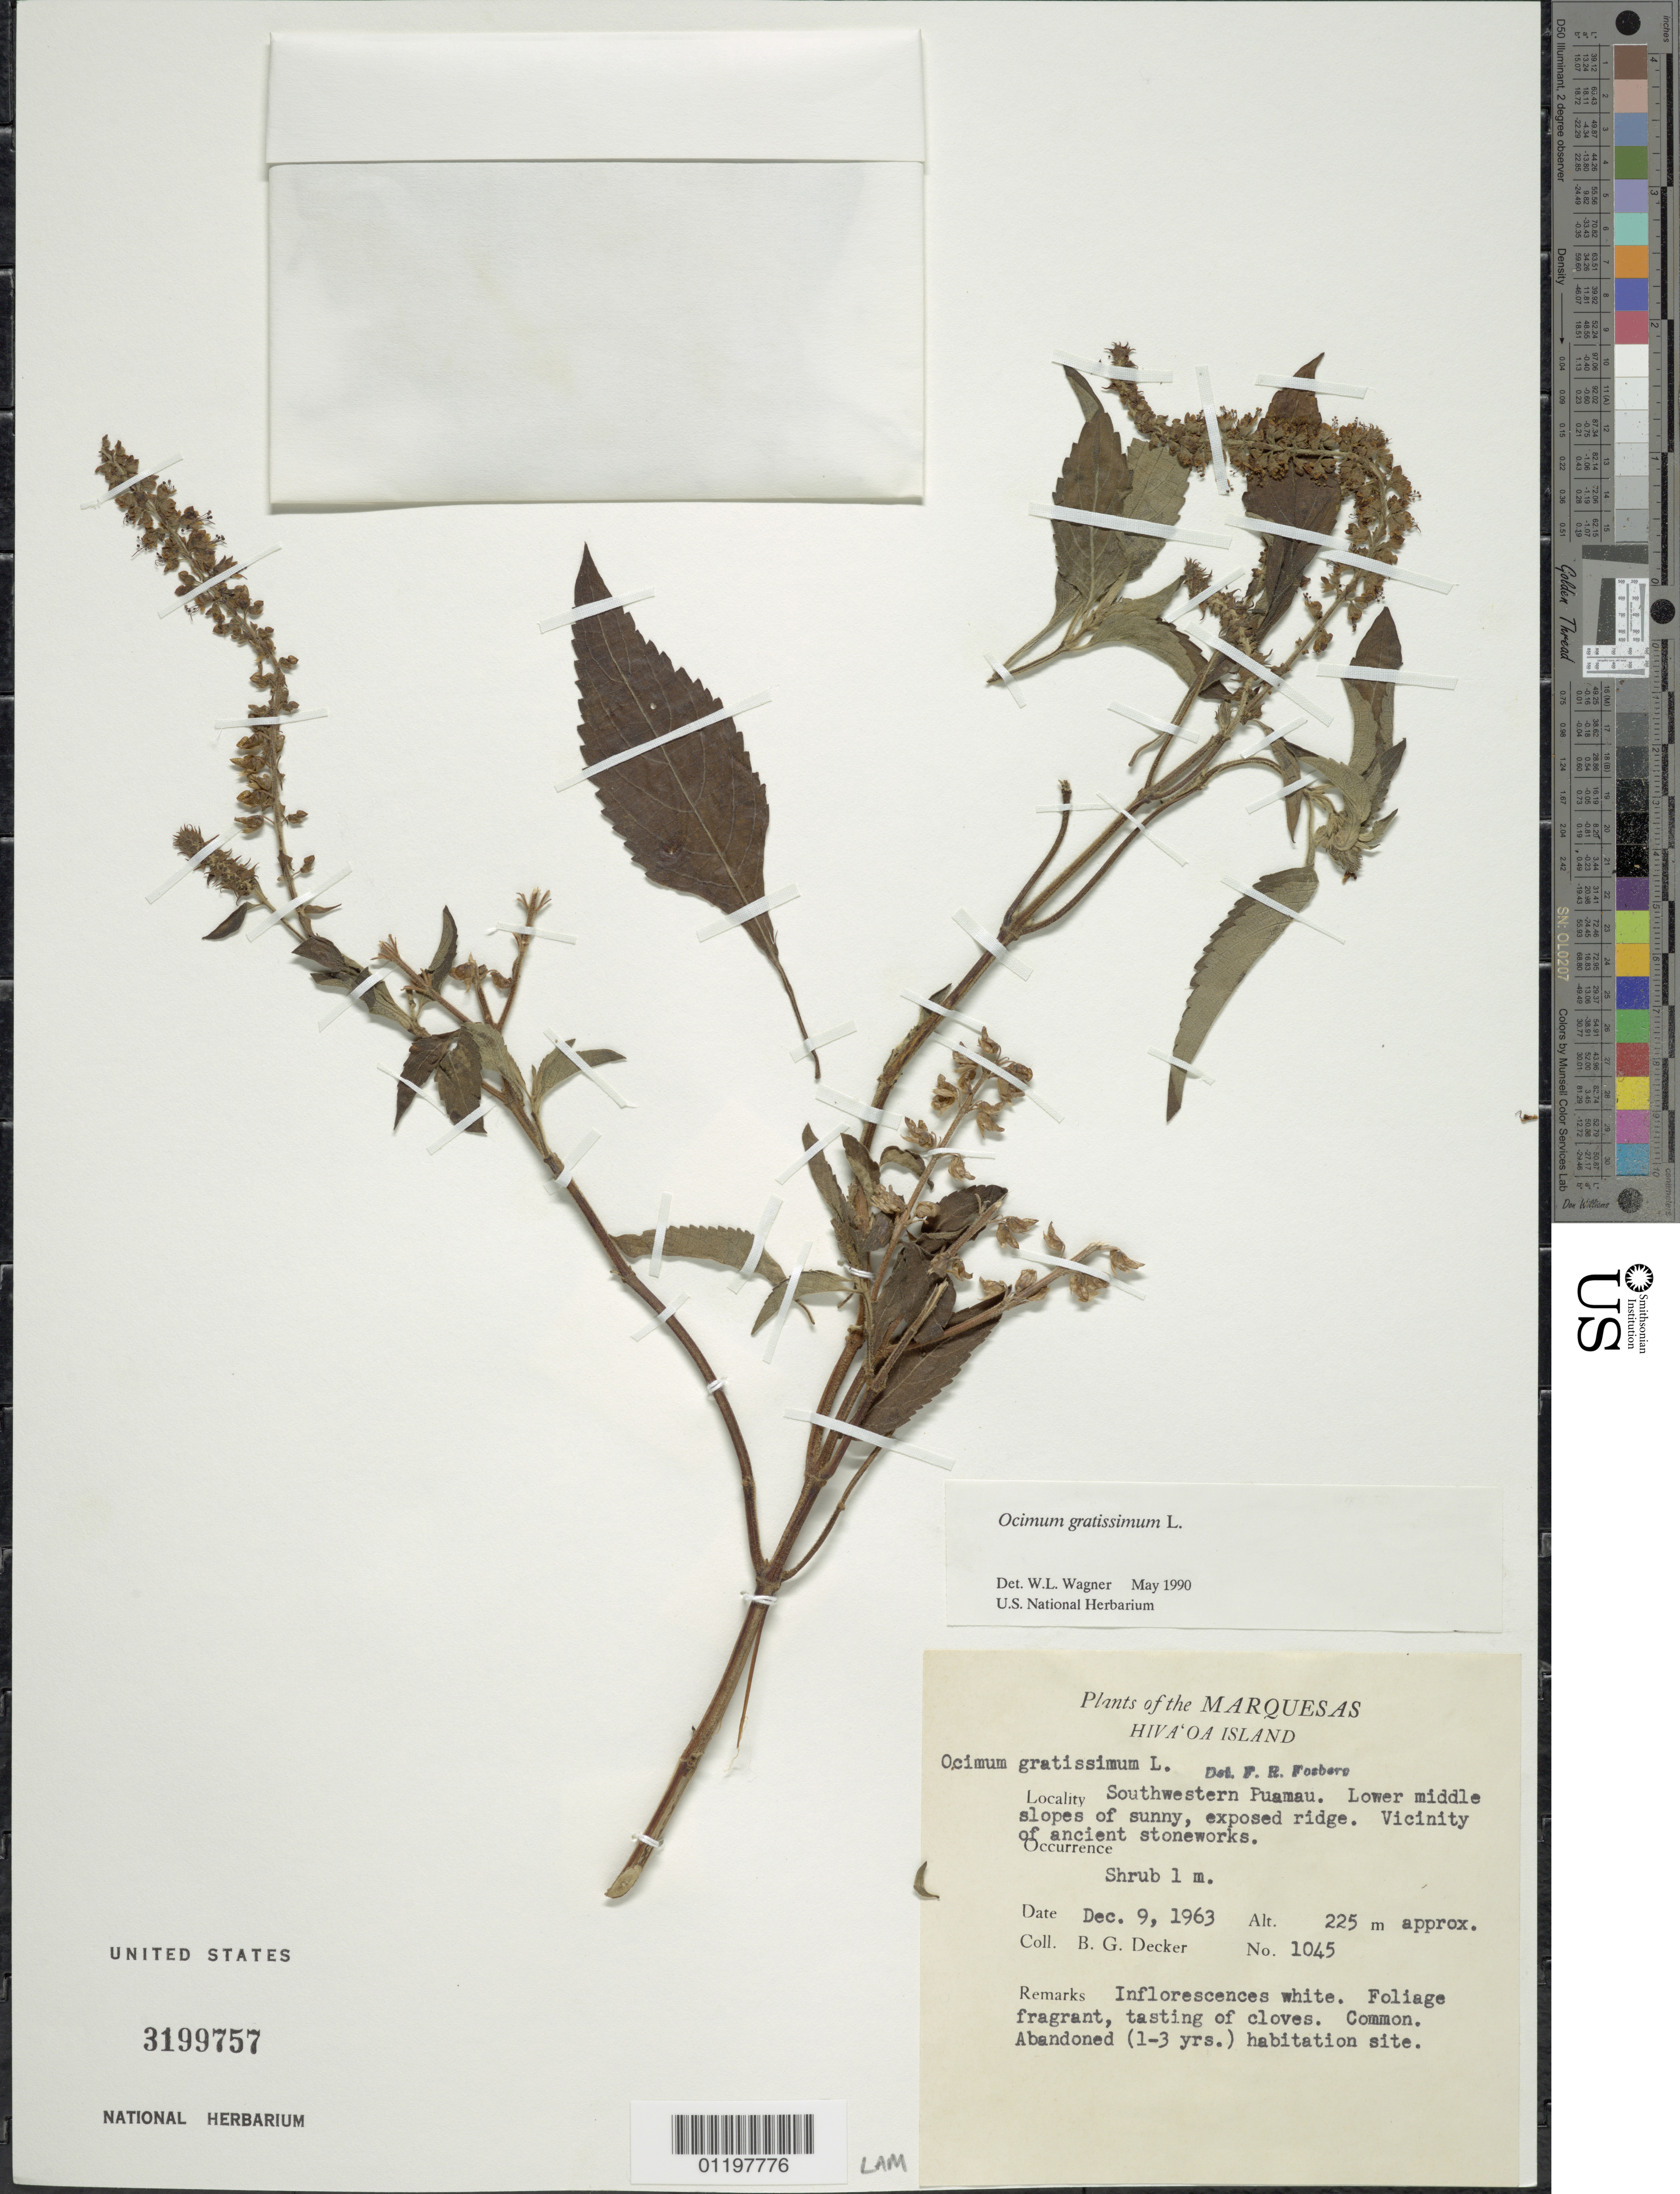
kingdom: Plantae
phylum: Tracheophyta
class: Magnoliopsida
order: Lamiales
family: Lamiaceae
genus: Ocimum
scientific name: Ocimum gratissimum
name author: L.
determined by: Wagner, W. L., (BOT), Smithsonian Institution - National Museum of Natural History (UNITED STATES)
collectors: B. G. Decker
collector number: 1045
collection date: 1963-12-09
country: French Polynesia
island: Hiva Oa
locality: SW Puamau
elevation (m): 225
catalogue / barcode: US 3199757